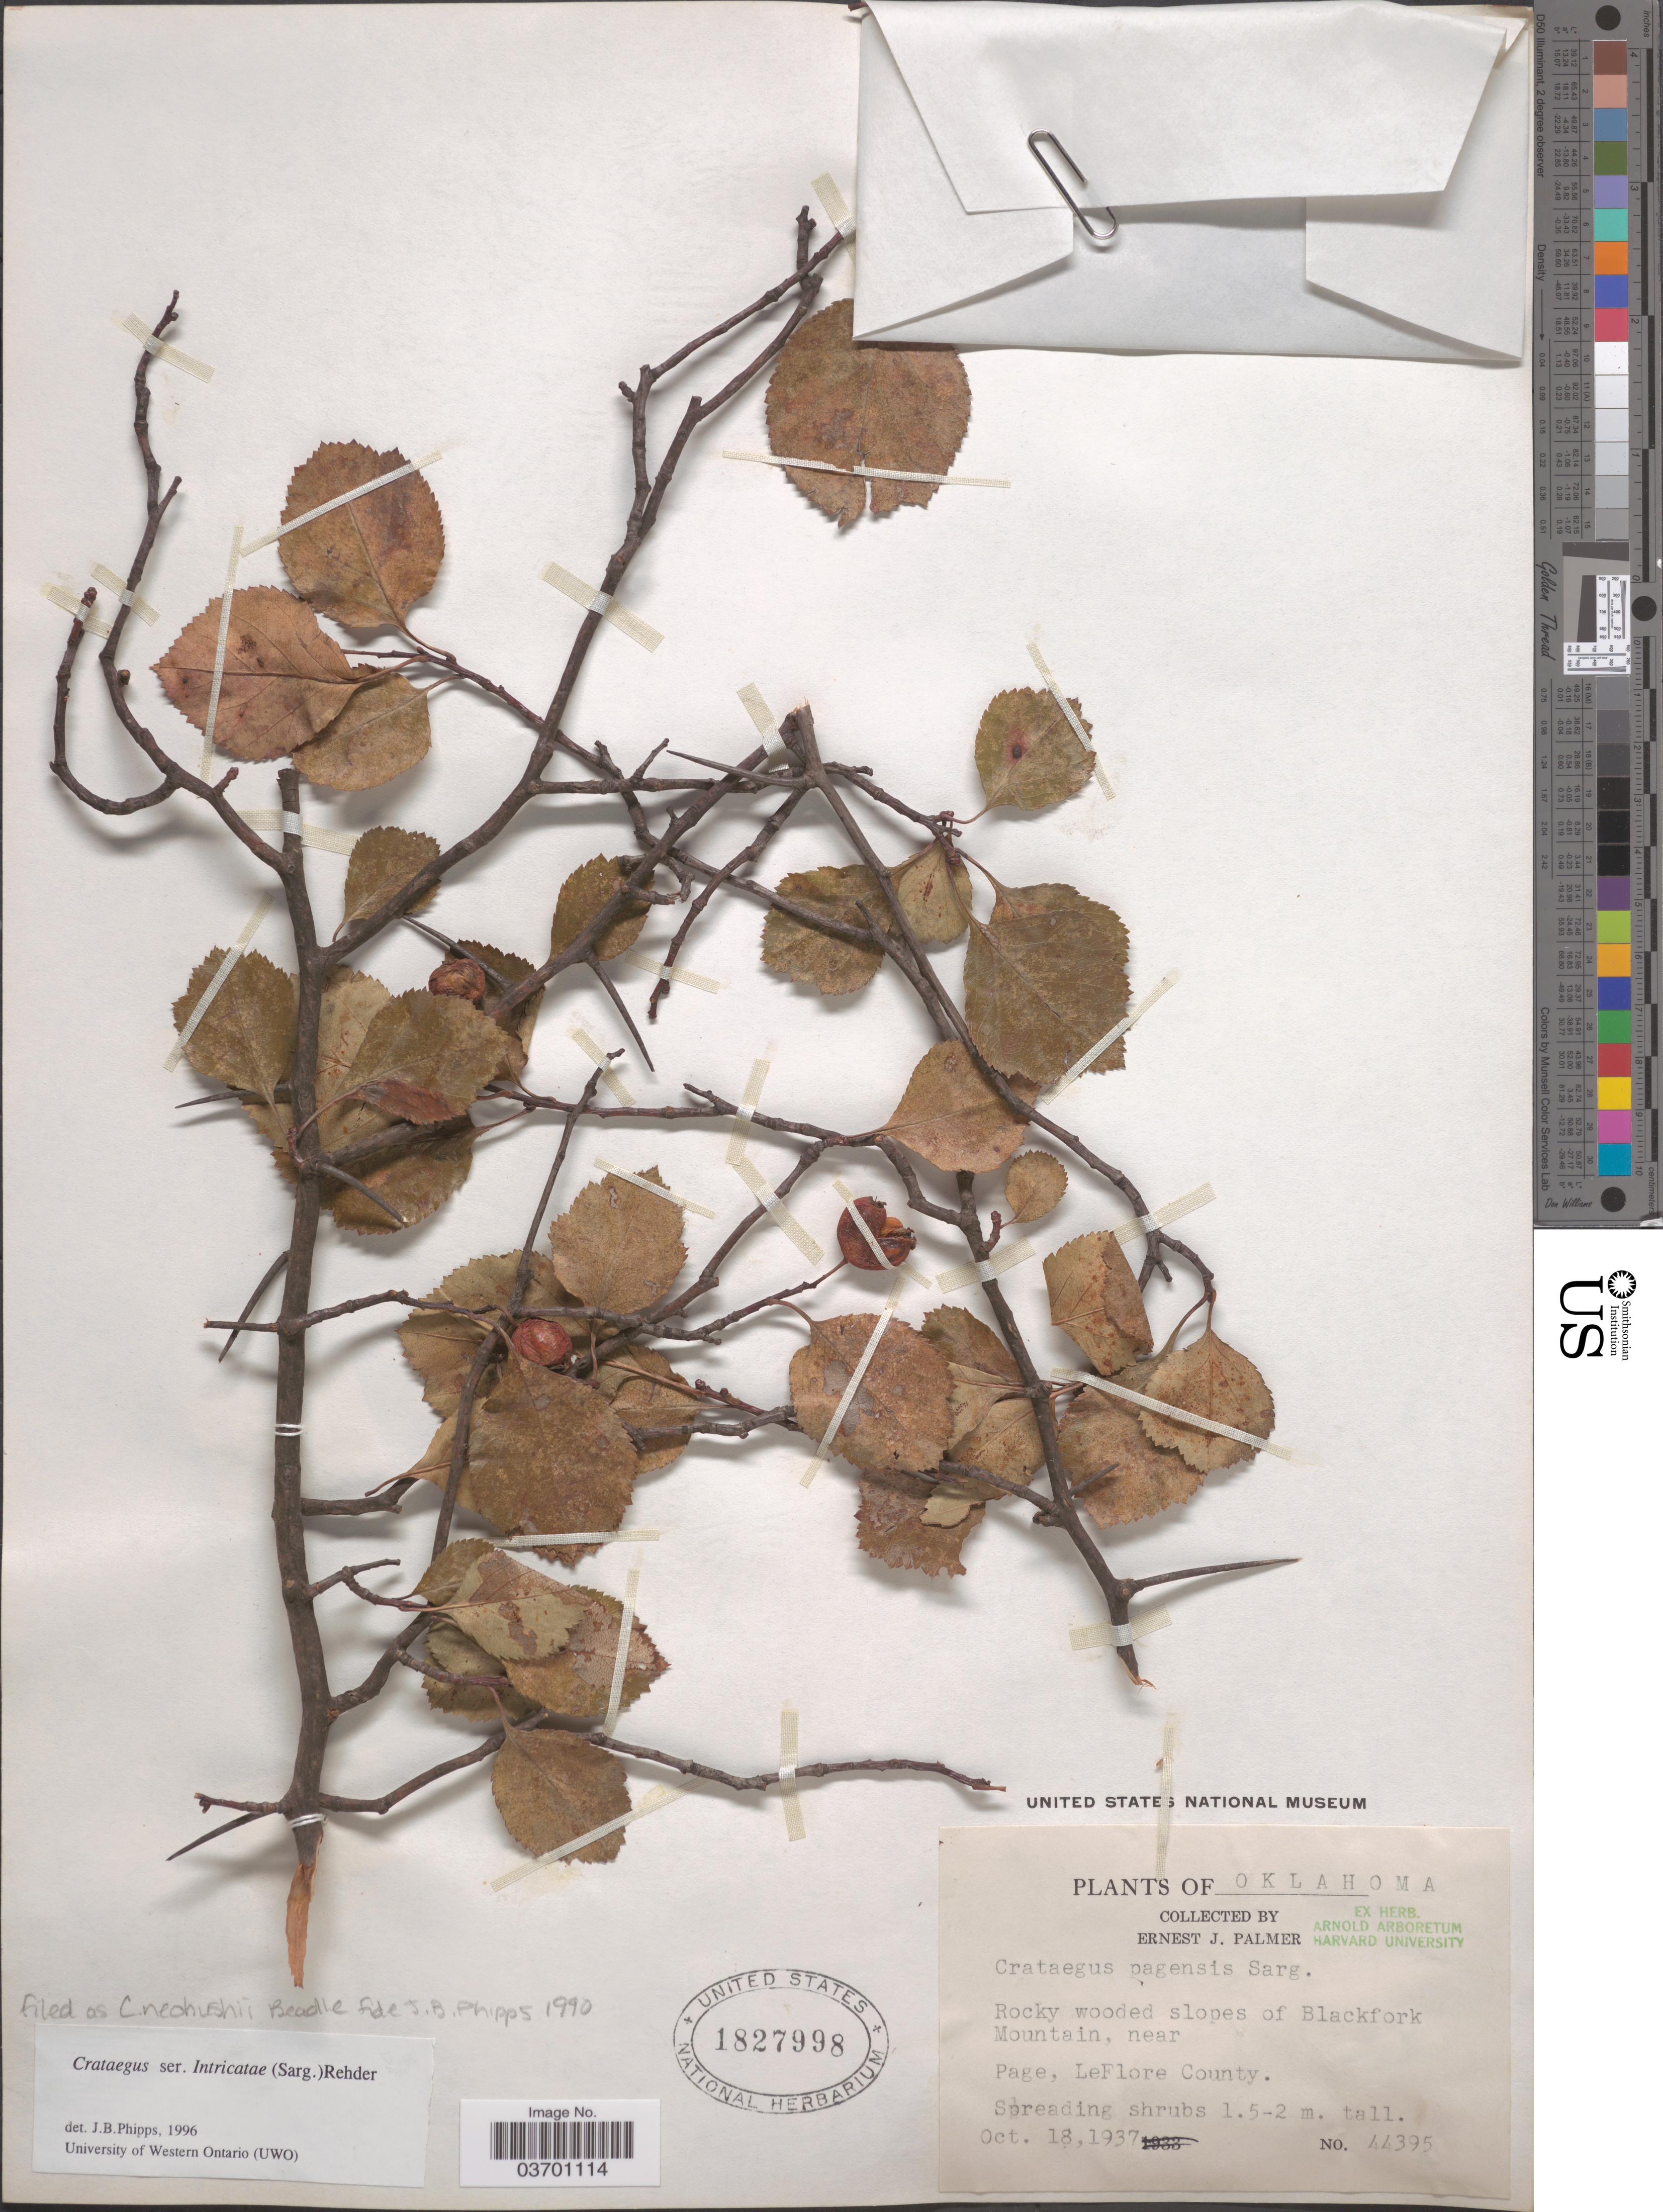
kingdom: Plantae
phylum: Tracheophyta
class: Magnoliopsida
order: Rosales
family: Rosaceae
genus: Crataegus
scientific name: Crataegus neobushii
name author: Sarg.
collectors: E. J. Palmer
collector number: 44395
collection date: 1937-10-18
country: United States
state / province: Oklahoma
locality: Rocky wooded slopes of Blackfork Mountain, near Page, LeFlore County.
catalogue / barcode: US 1827998